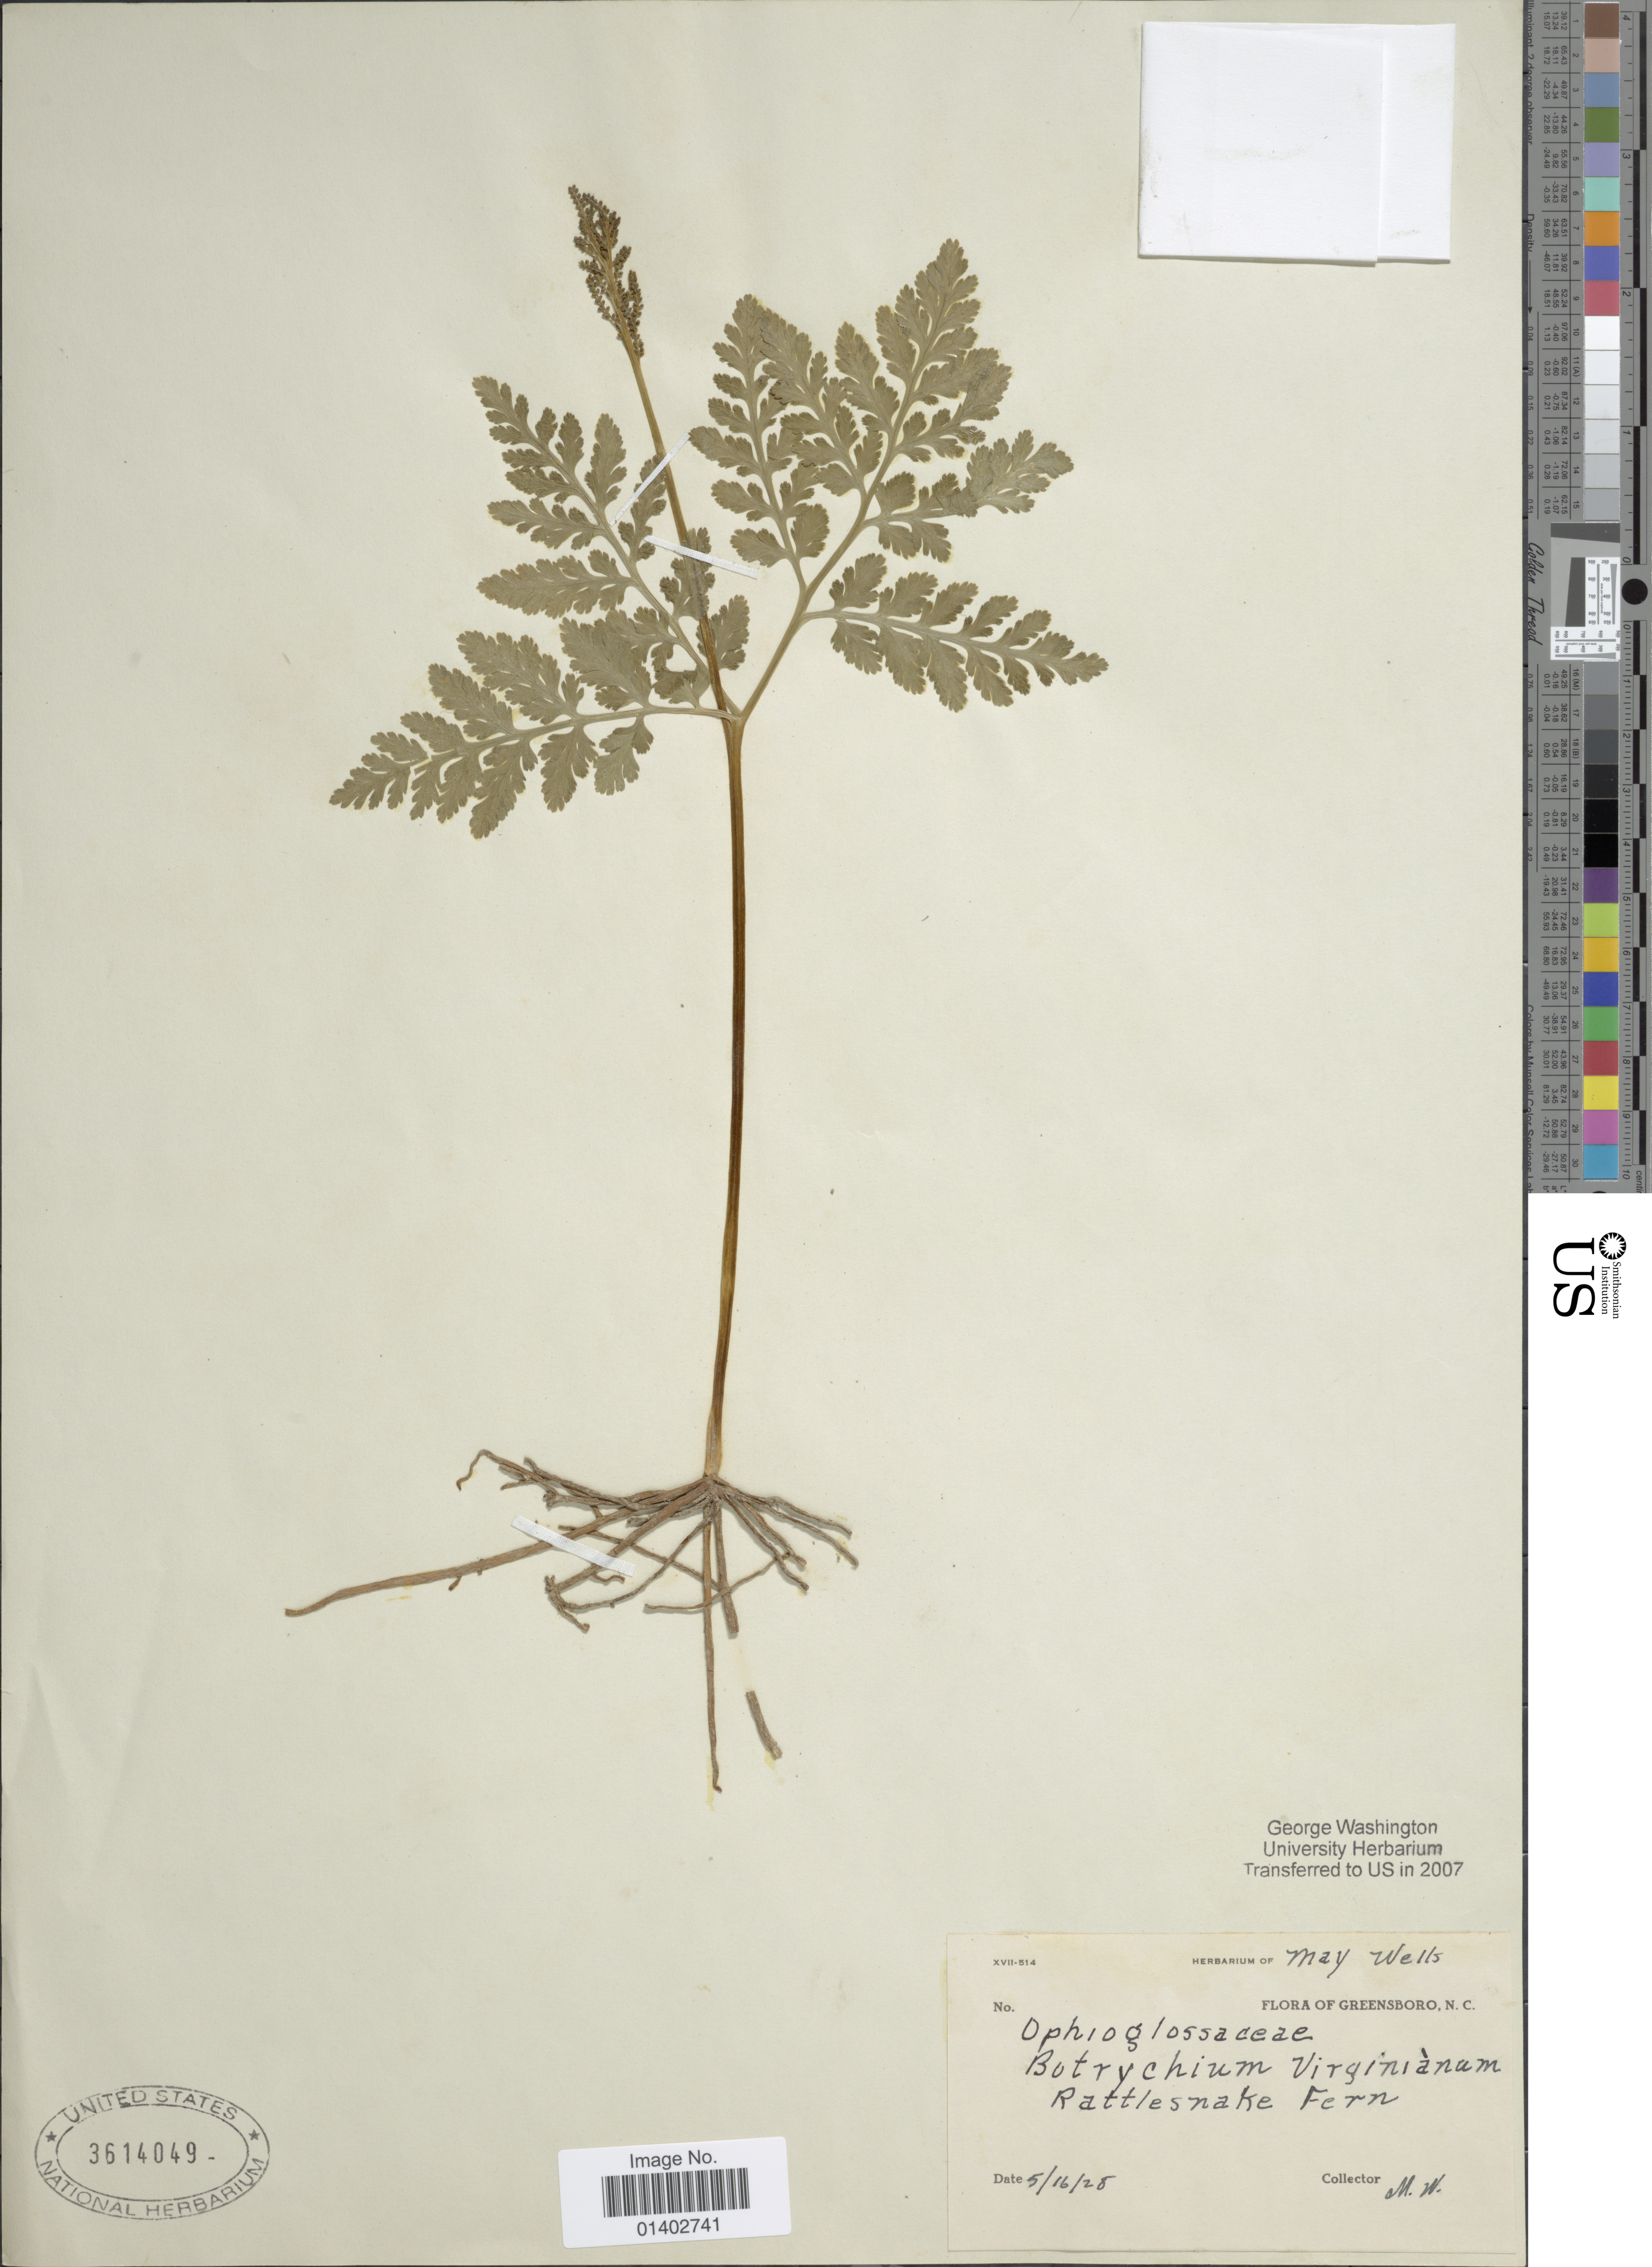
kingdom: Plantae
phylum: Tracheophyta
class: Polypodiopsida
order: Ophioglossales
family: Ophioglossaceae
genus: Botrychium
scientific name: Botrychium virginianum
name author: (L.) Sw.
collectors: M. Wells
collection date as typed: Transcribed d/m/y: 16/5/28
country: United States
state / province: North Carolina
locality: Greenboro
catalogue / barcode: US 3614049